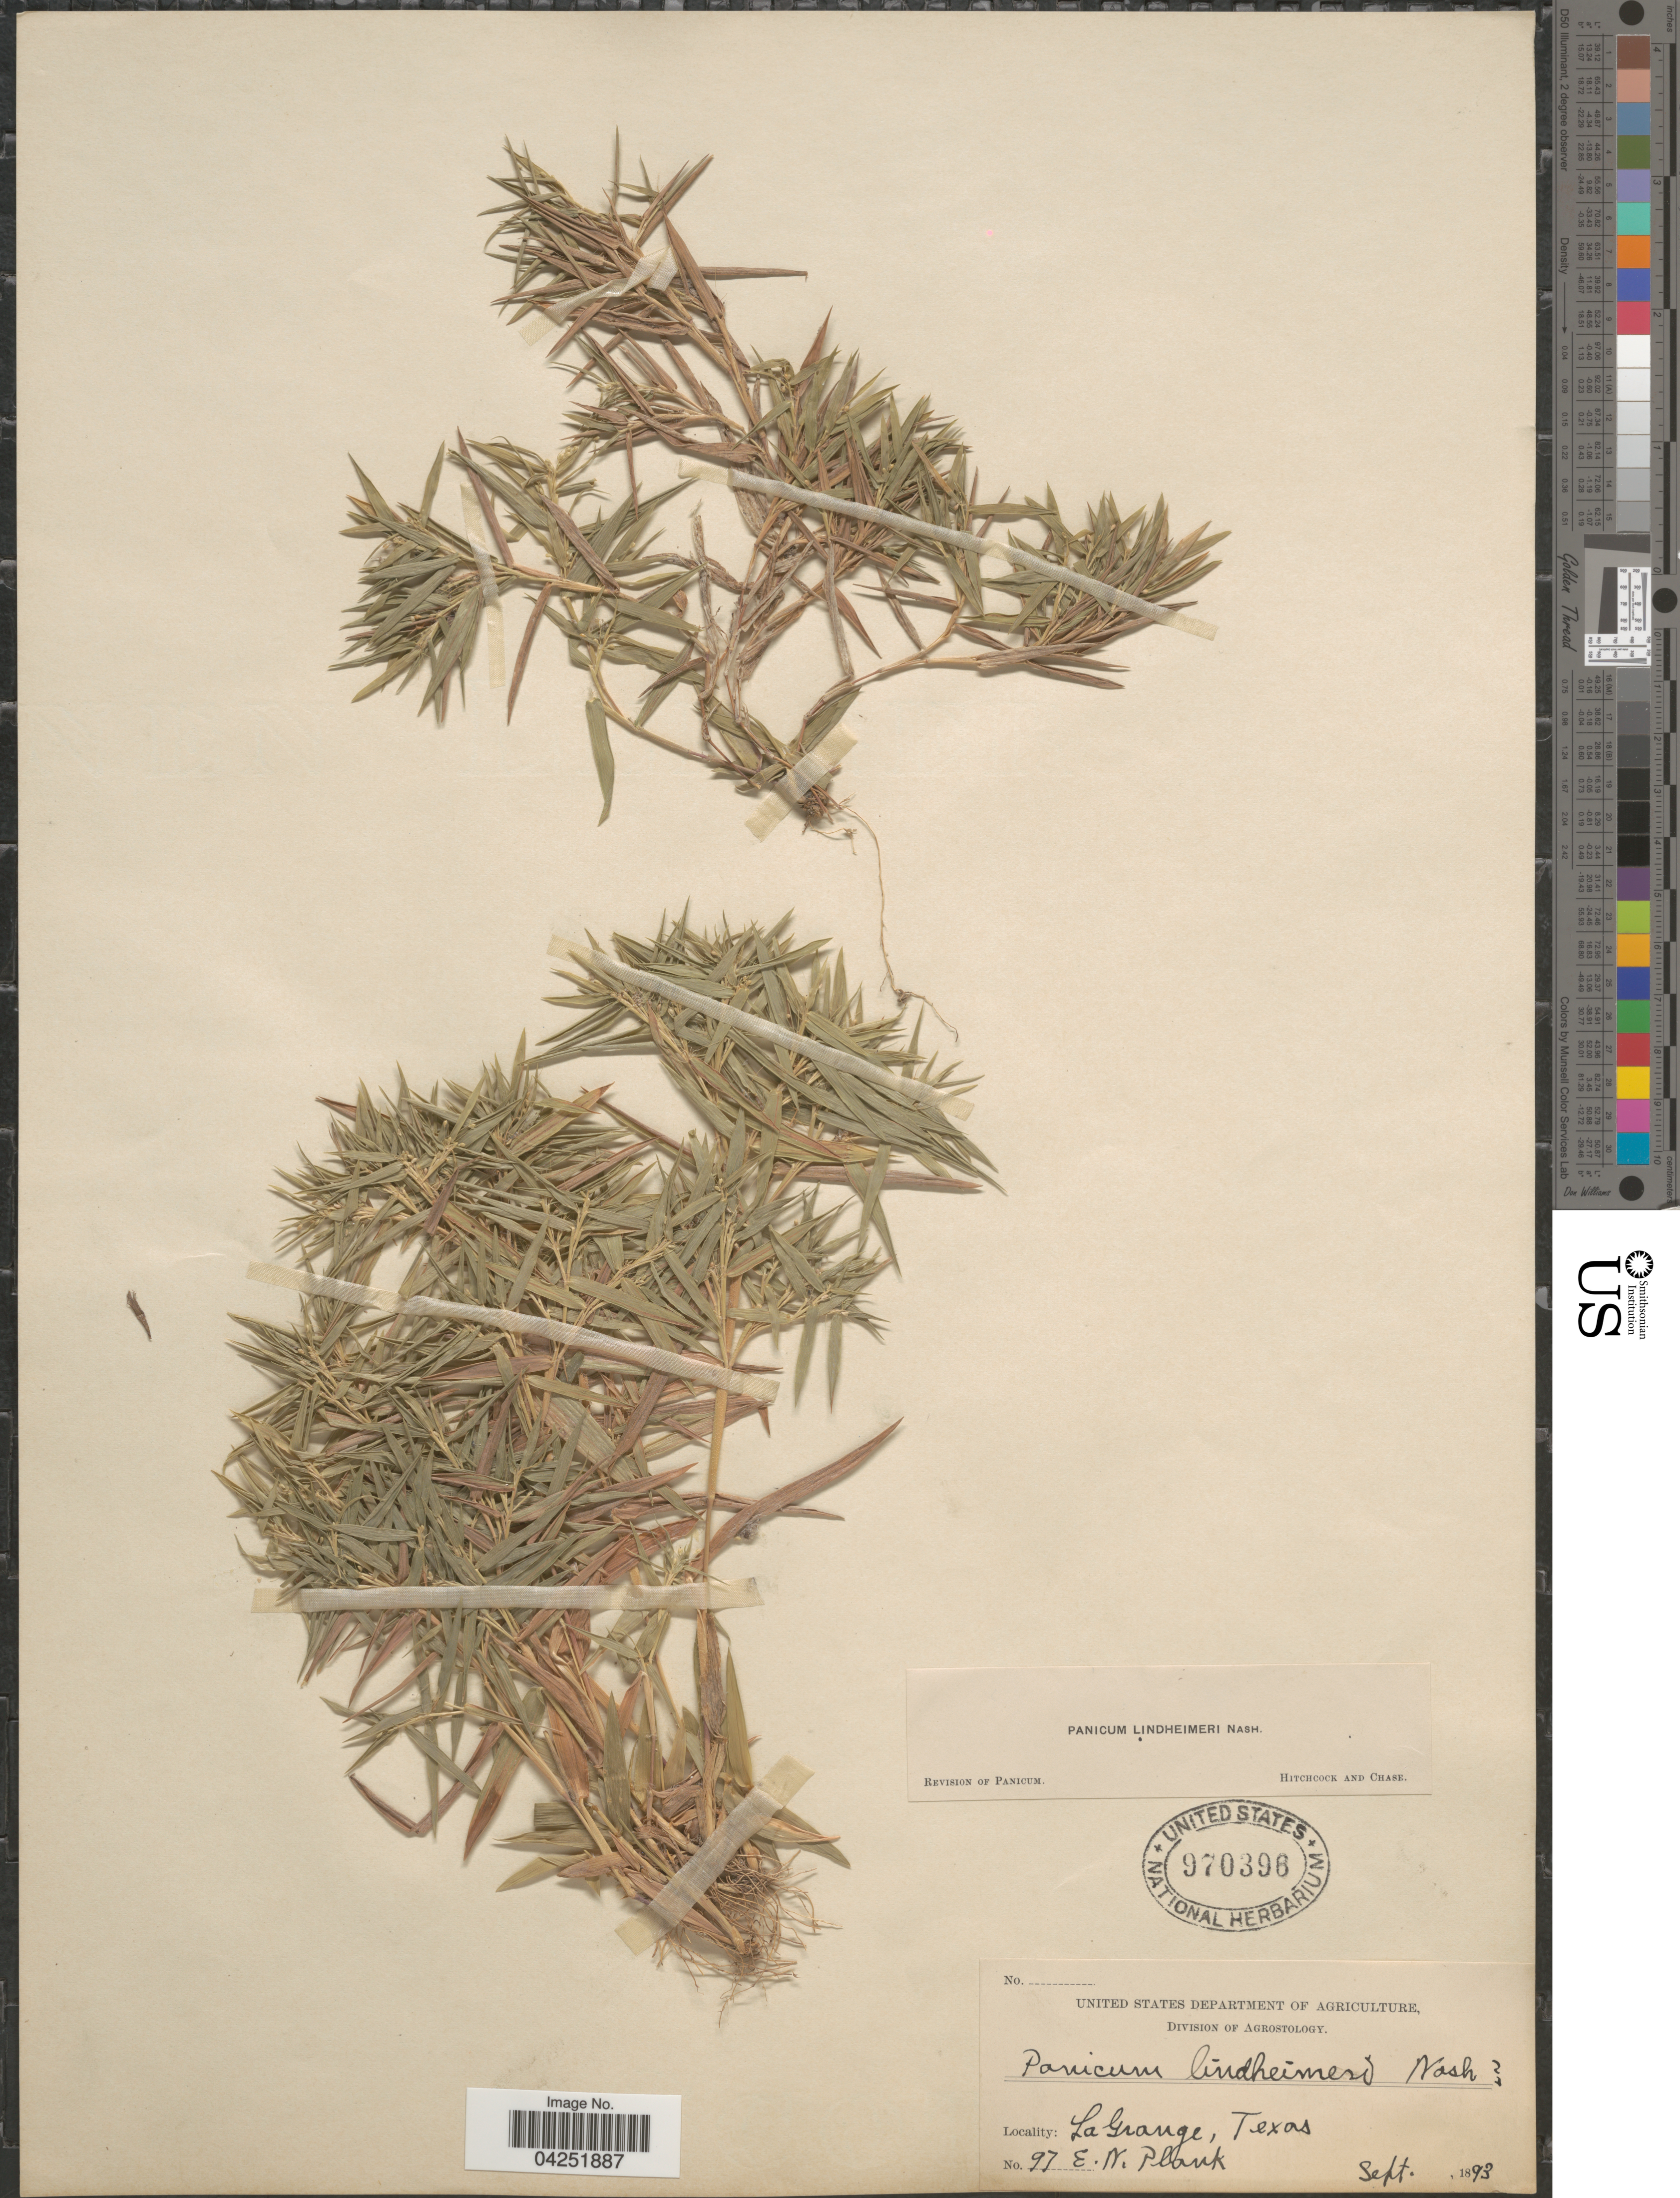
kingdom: Plantae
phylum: Tracheophyta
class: Liliopsida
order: Poales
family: Poaceae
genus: Dichanthelium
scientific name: Dichanthelium acuminatum var. lindheimeri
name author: (Nash) Gould & C.A. Clark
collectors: E. Plank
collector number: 97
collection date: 1893-09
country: United States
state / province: Texas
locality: La Grange.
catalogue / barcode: US 970396